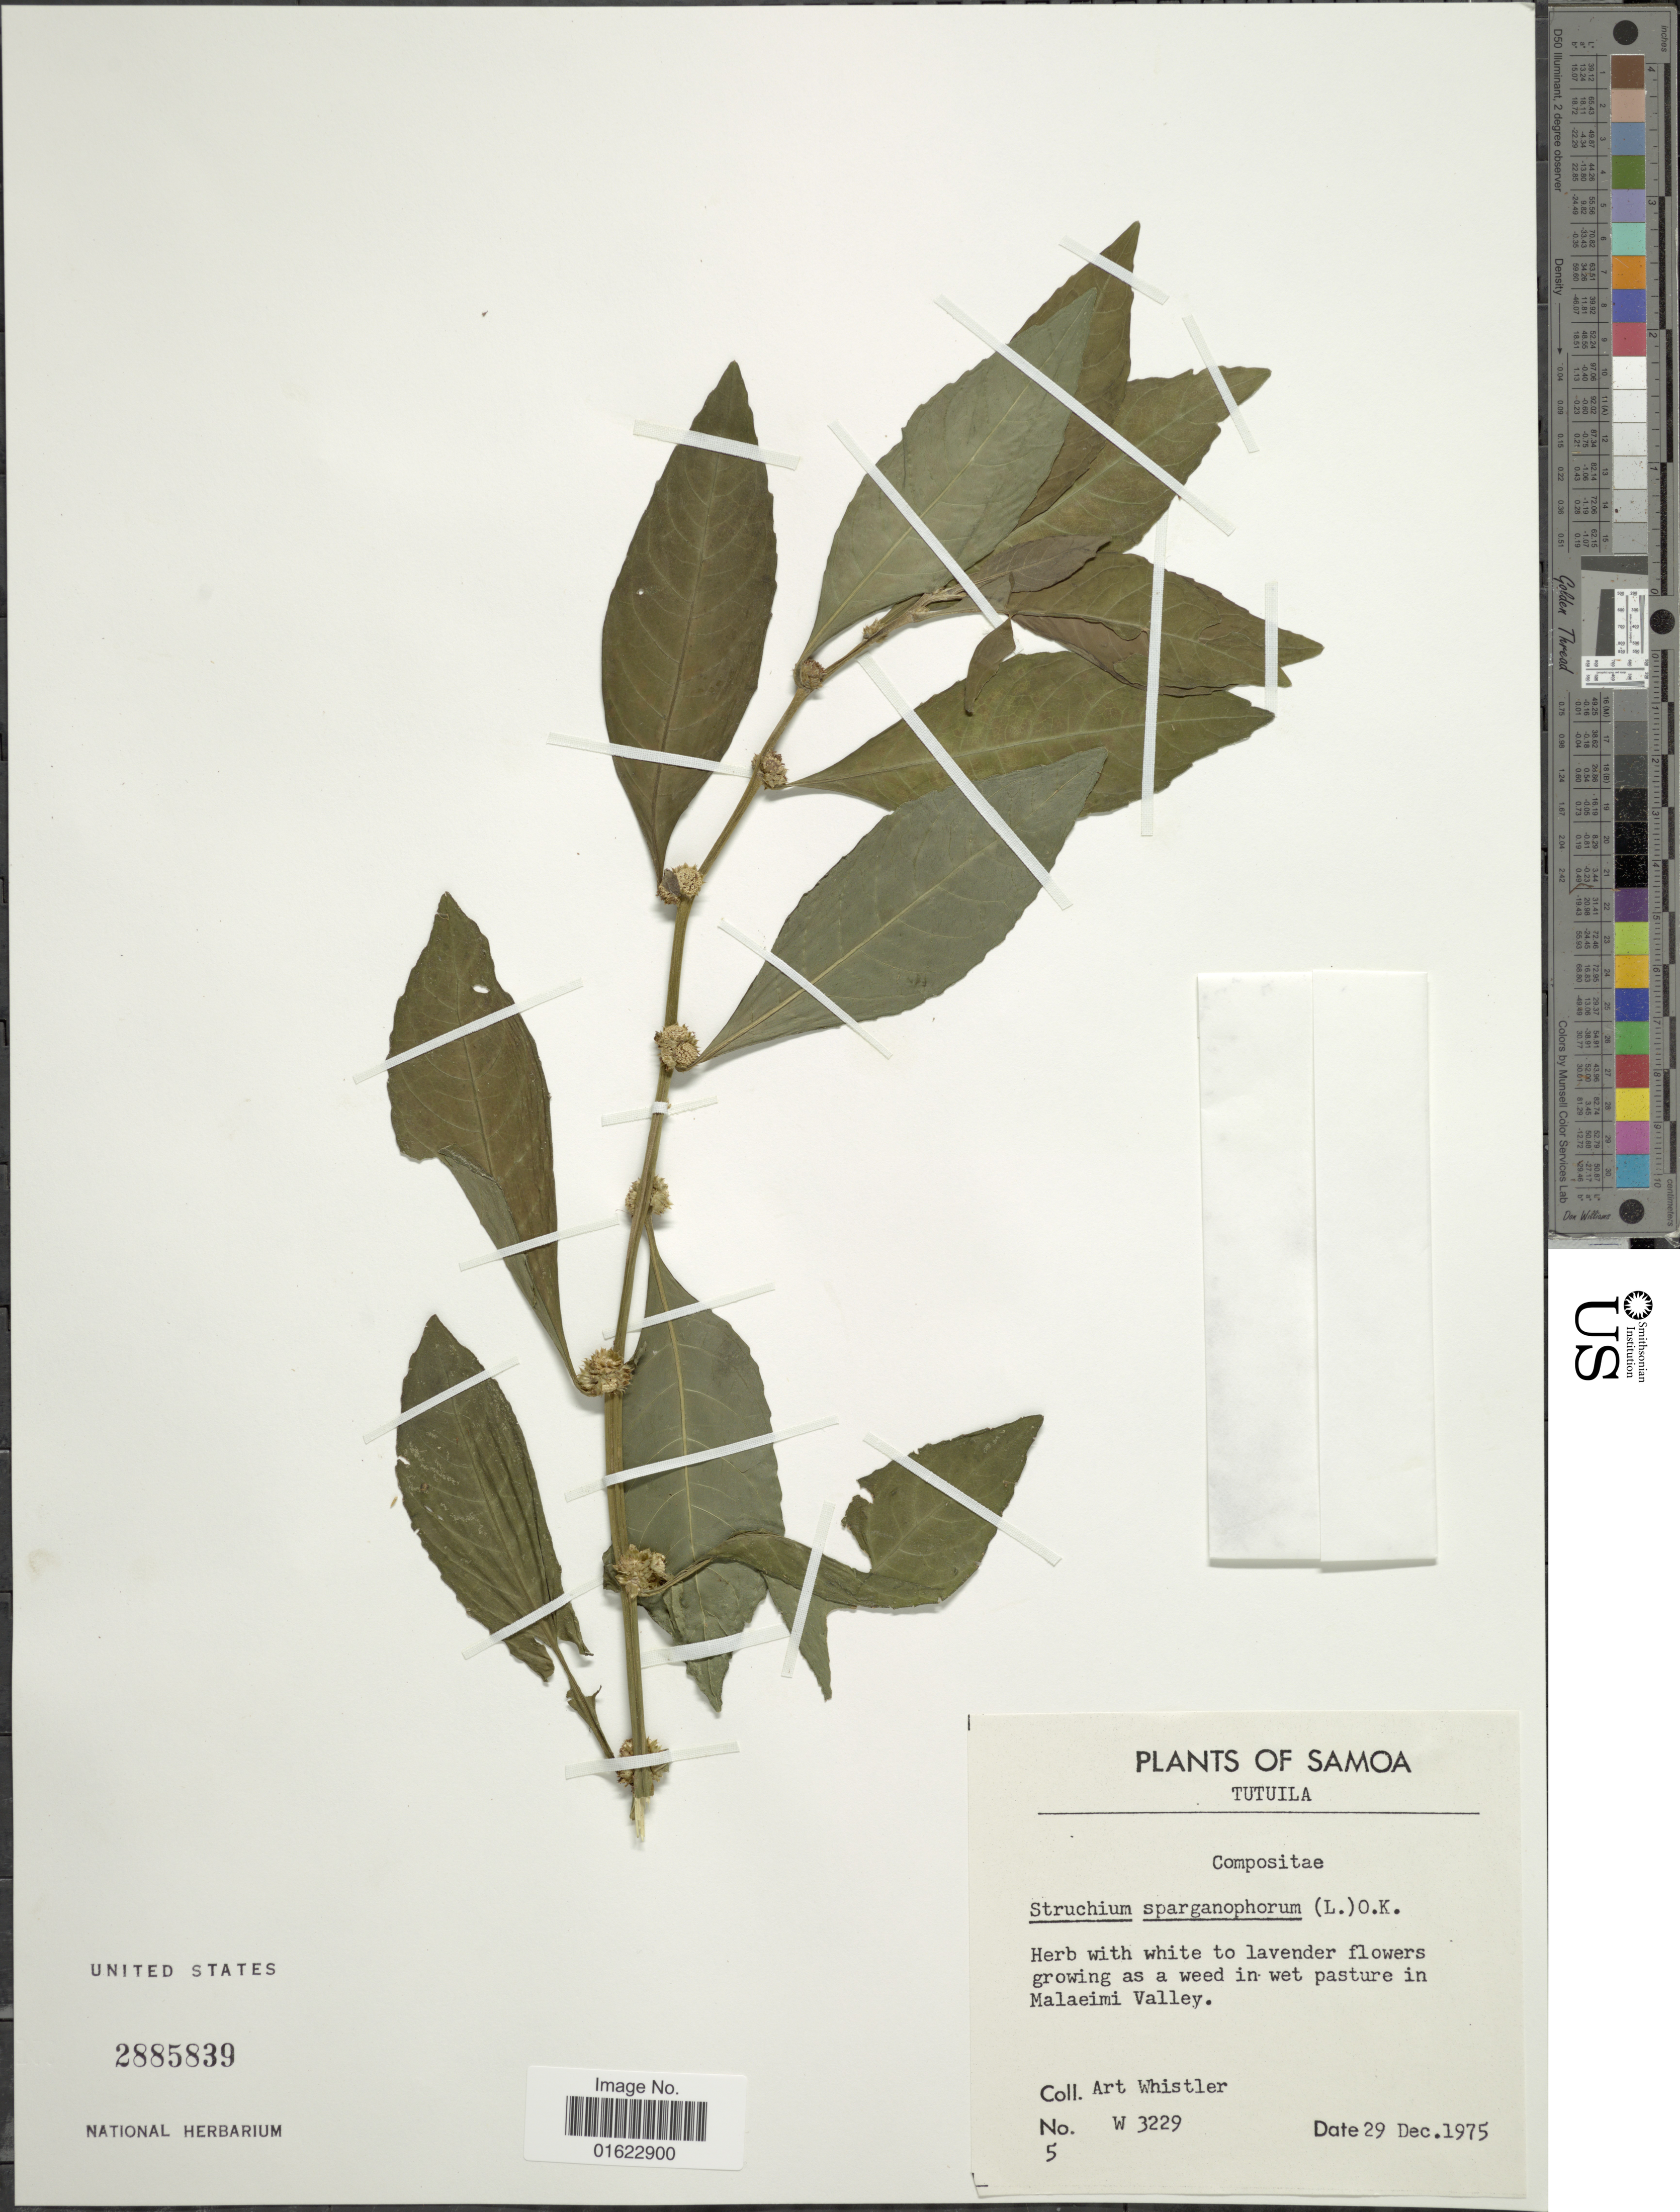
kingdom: Plantae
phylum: Tracheophyta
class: Magnoliopsida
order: Asterales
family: Asteraceae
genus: Struchium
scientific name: Struchium sparganophorum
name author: (L.) Kuntze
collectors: A. Whistler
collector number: W3229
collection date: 1975-12-29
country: American Samoa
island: Tutuila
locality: Tutuila. Malaeimi Valley.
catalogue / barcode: US 2885839